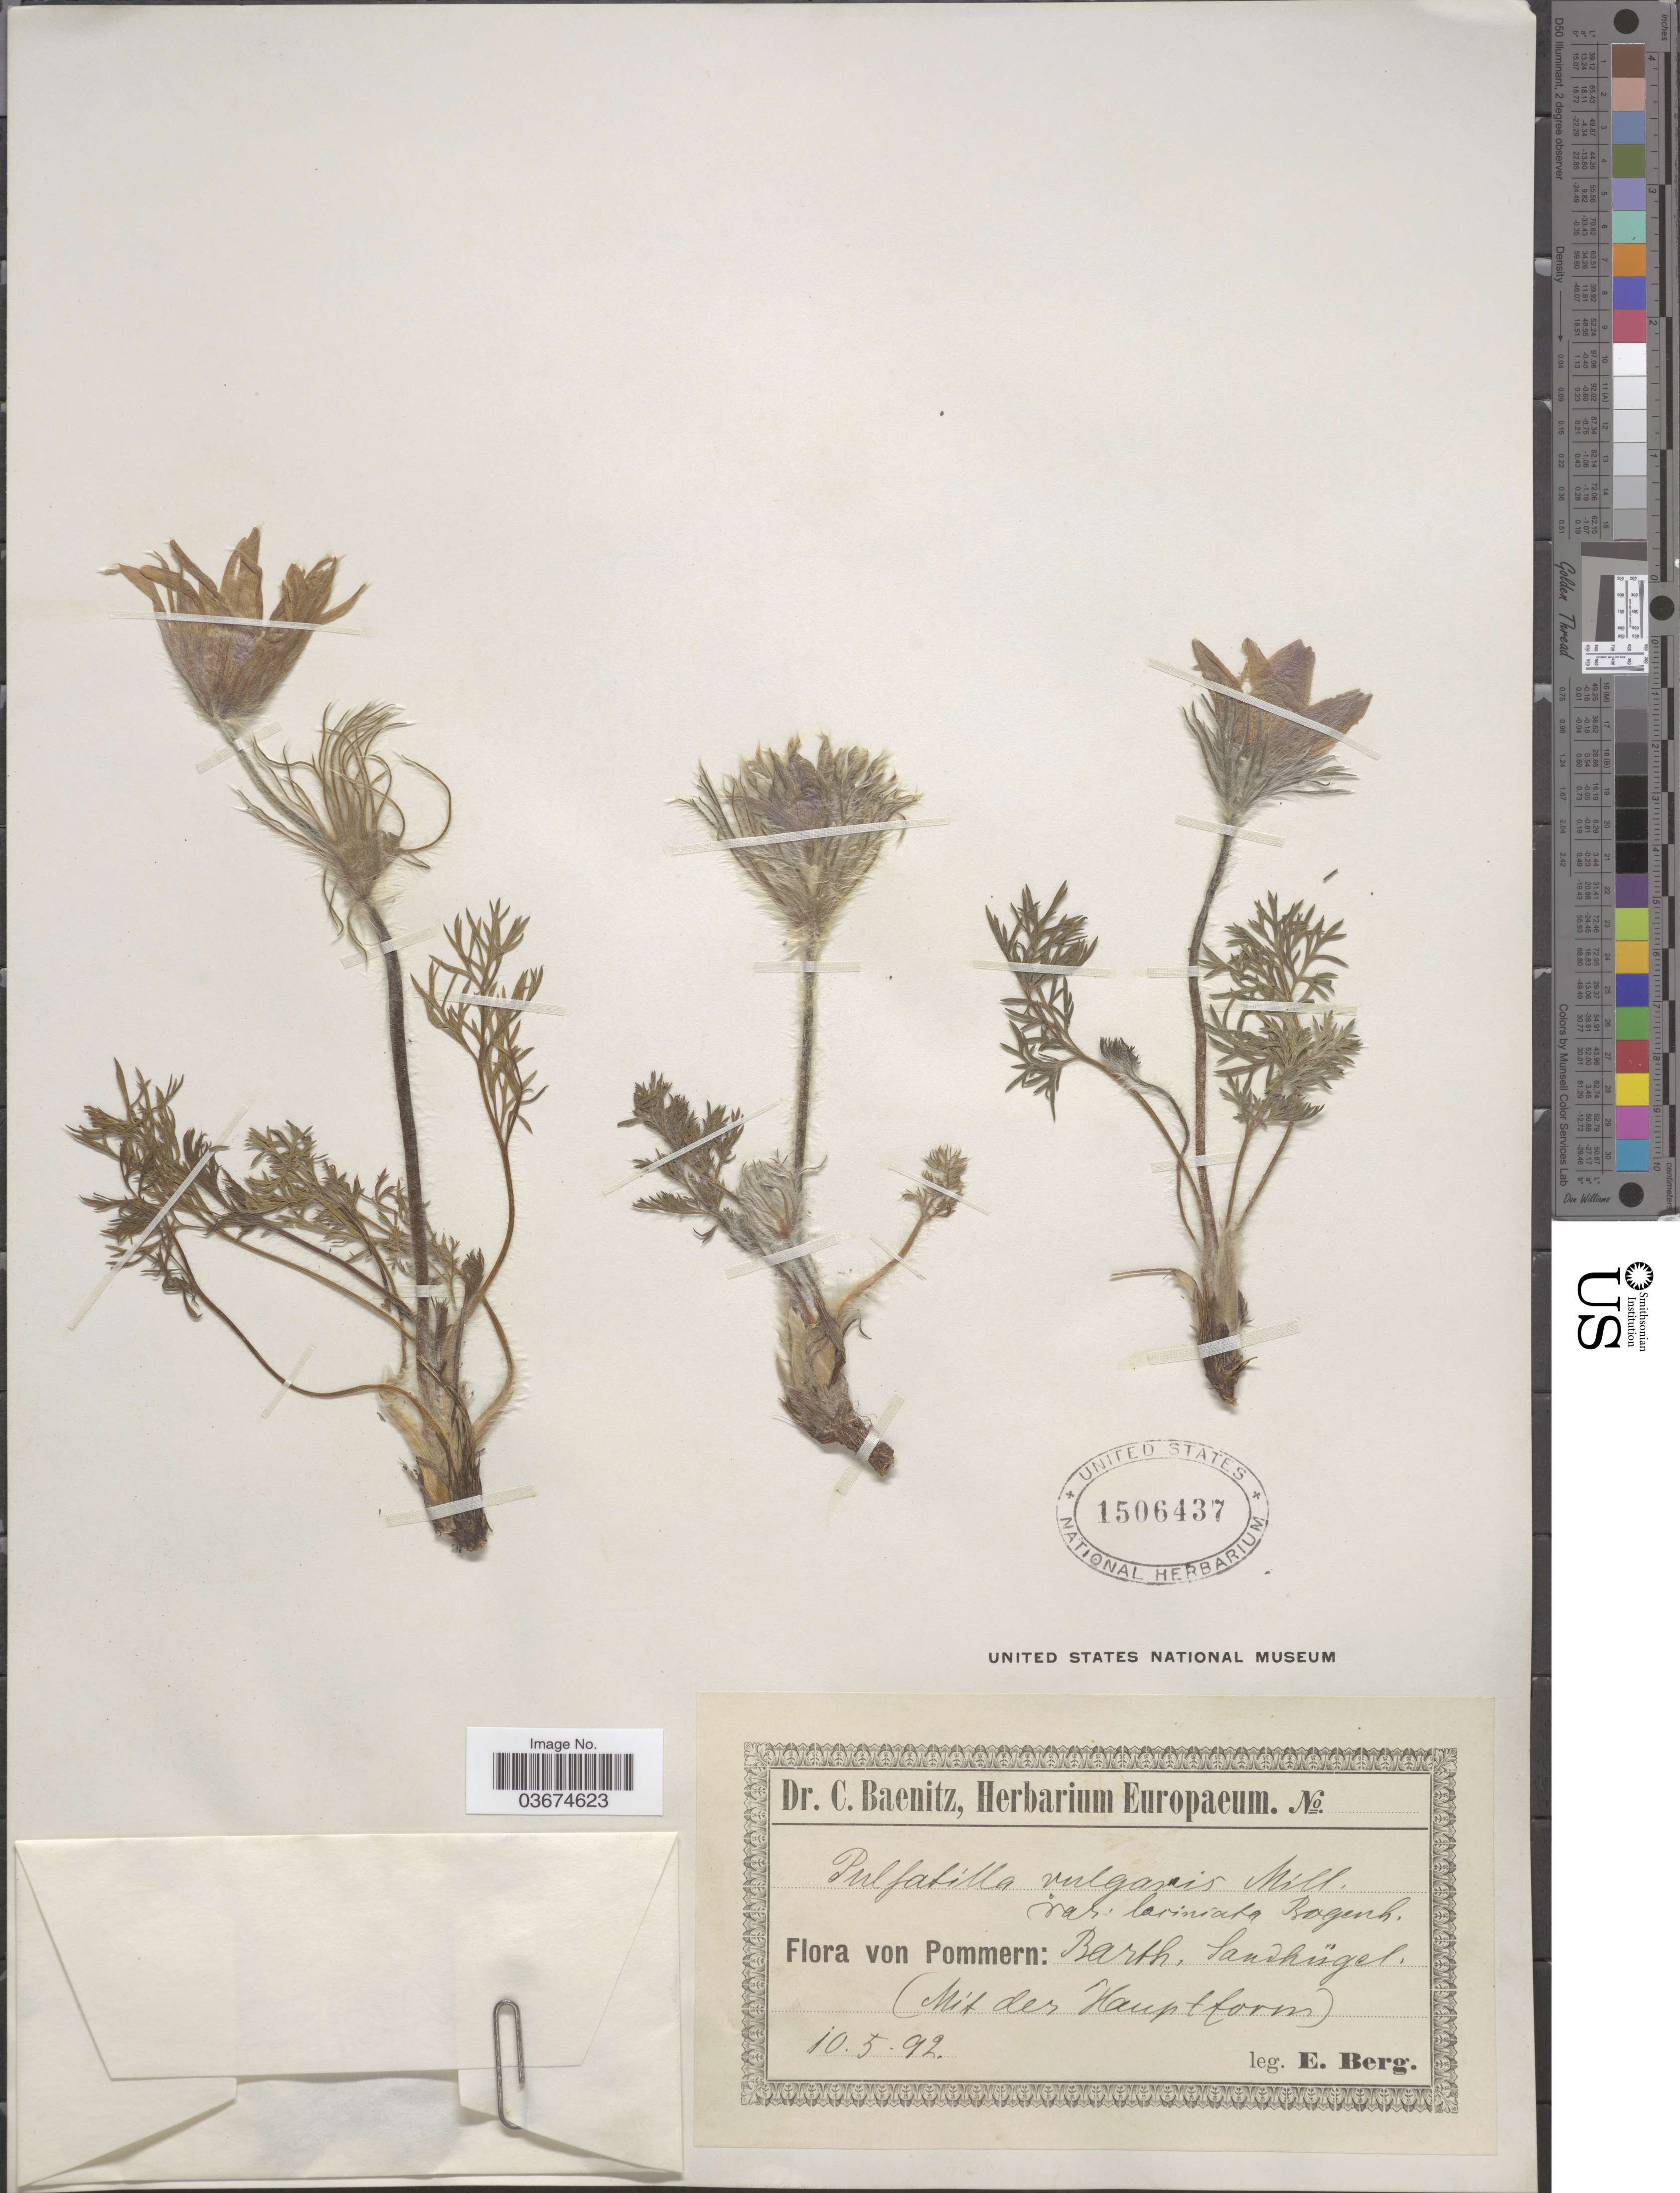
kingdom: Plantae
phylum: Tracheophyta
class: Magnoliopsida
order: Ranunculales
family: Ranunculaceae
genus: Pulsatilla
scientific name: Pulsatilla vulgaris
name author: Mill.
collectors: E. von Berg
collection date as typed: Transcribed d/m/y: 10/5/92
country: Germany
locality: Pommern: Barth. Sandhügel. (Mit der Hauptform).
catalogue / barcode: US 1506437